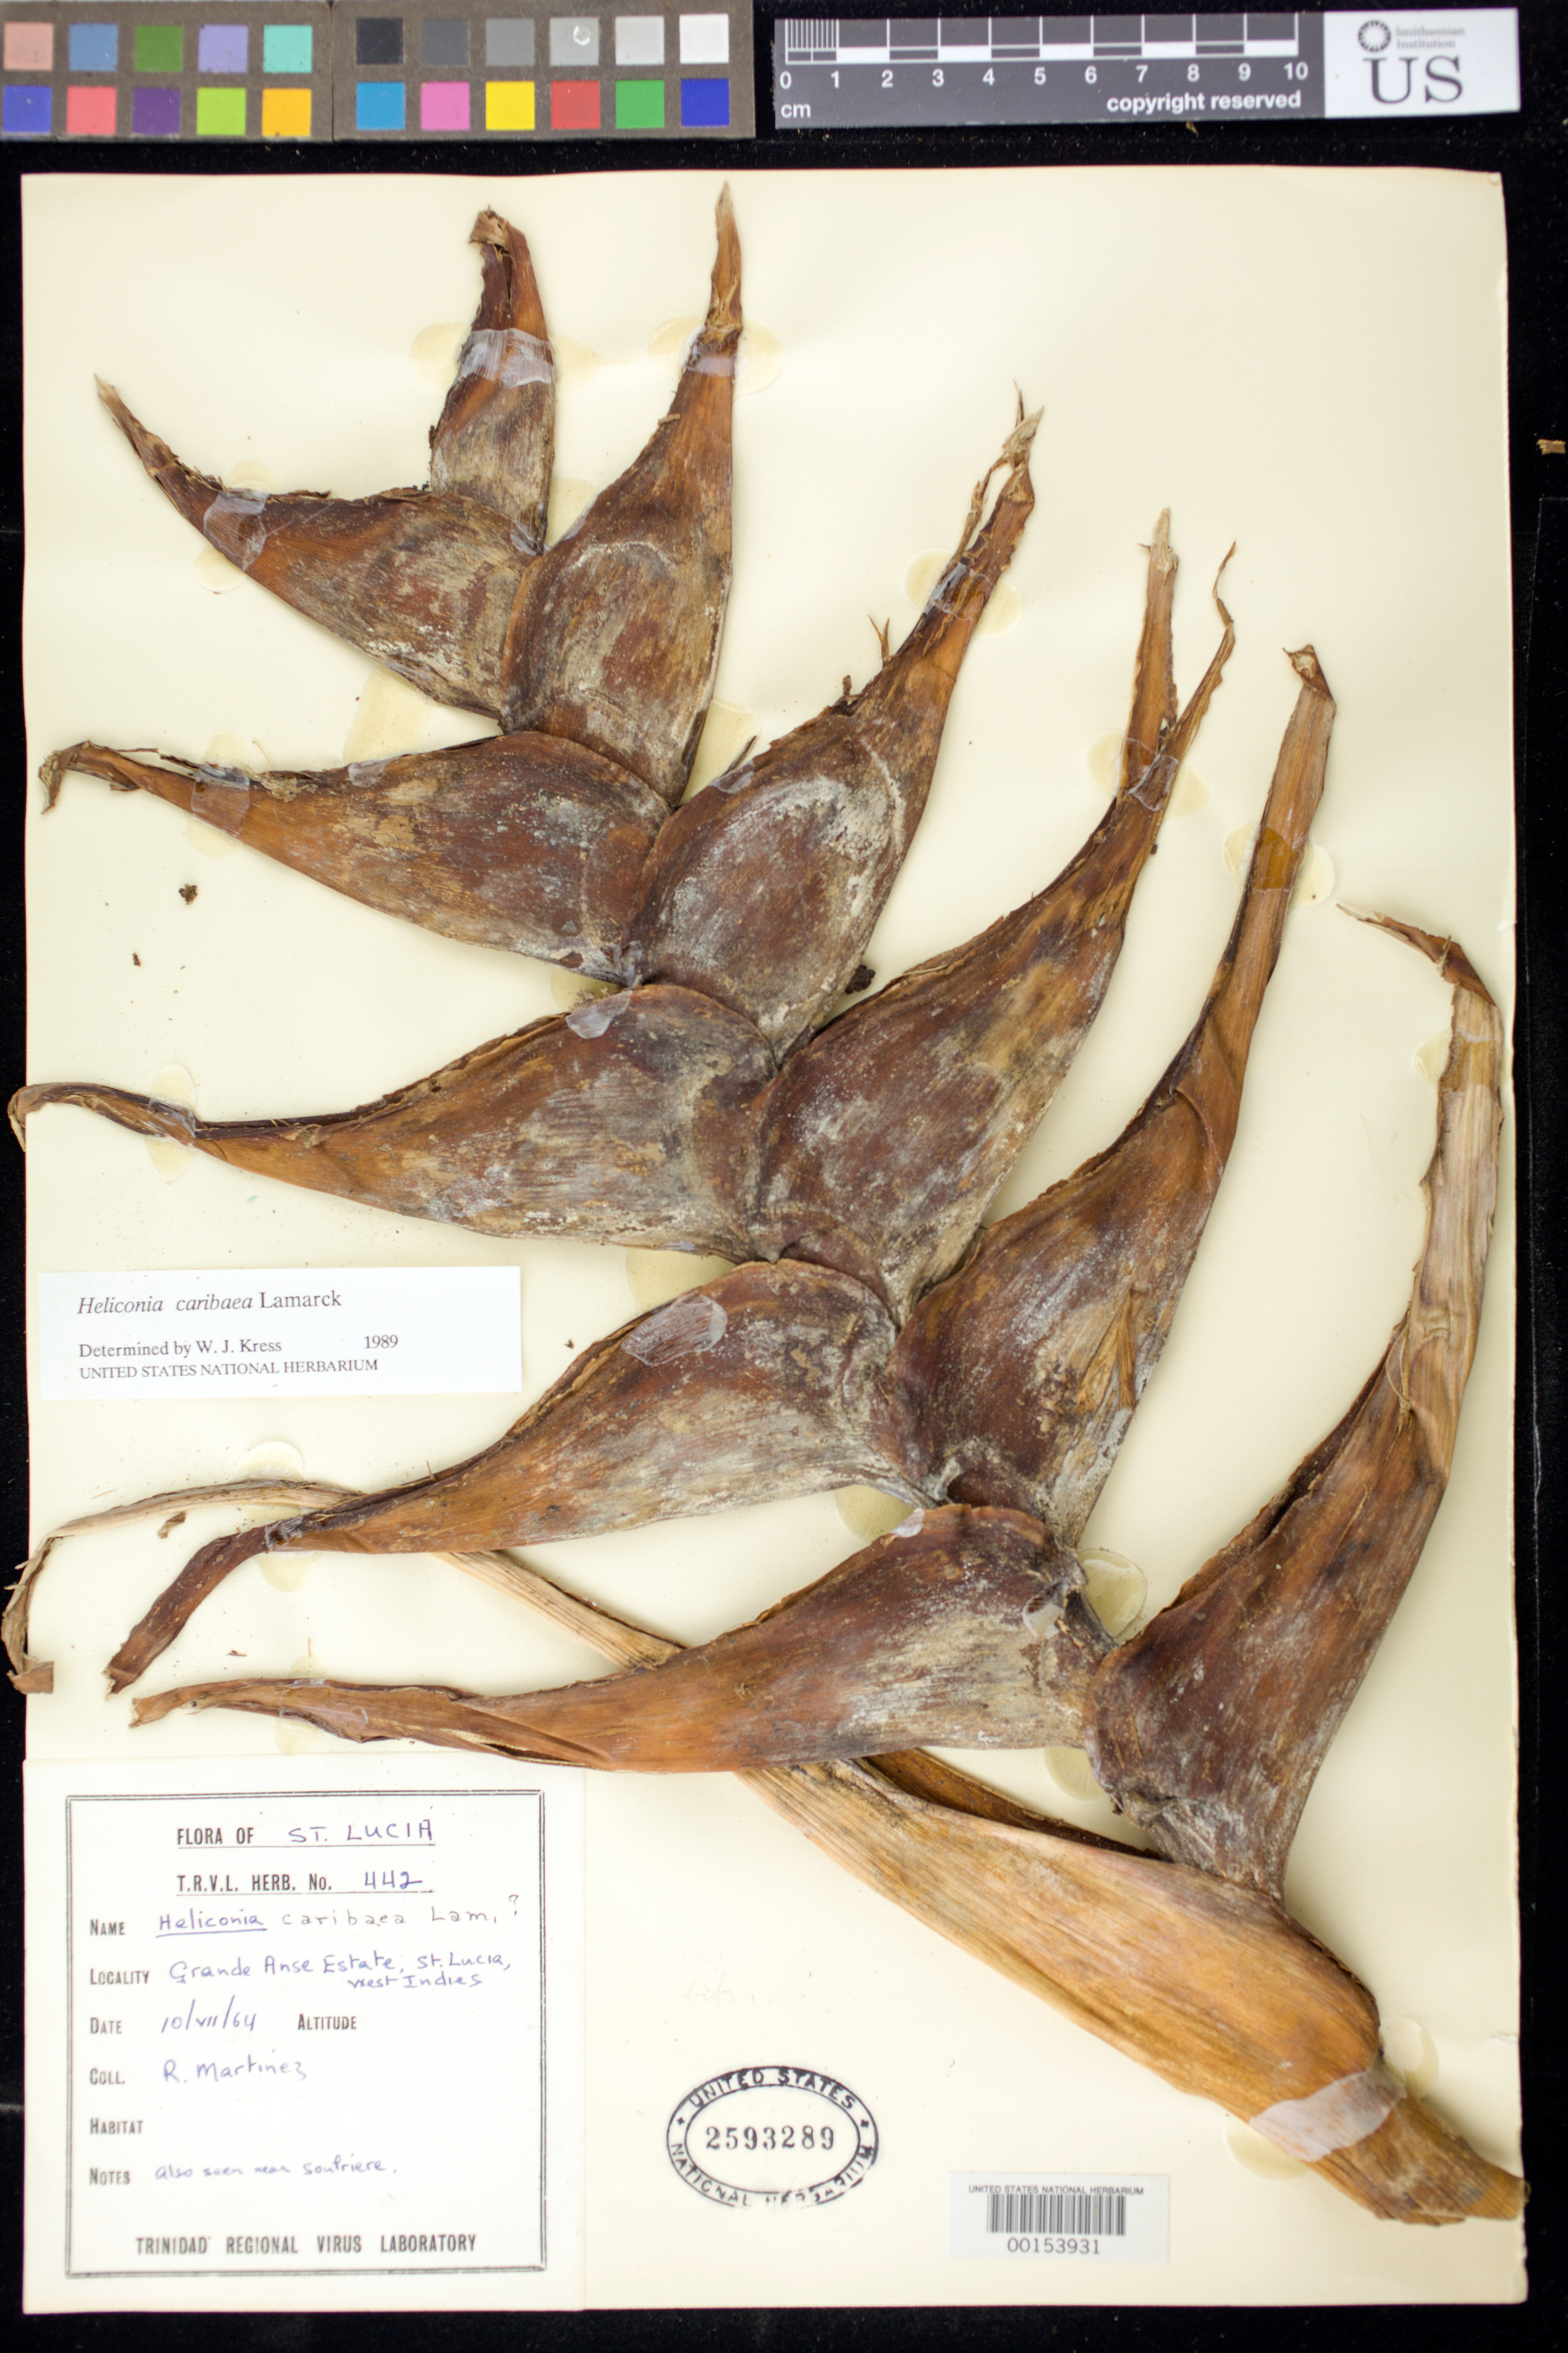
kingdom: Plantae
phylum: Tracheophyta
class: Liliopsida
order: Zingiberales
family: Heliconiaceae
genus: Heliconia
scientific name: Heliconia caribaea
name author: Lam.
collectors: R. Martinez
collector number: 442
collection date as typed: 10 Jul 1964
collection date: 1964-07-10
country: St. Lucia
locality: Grande anse estate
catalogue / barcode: US 2593289